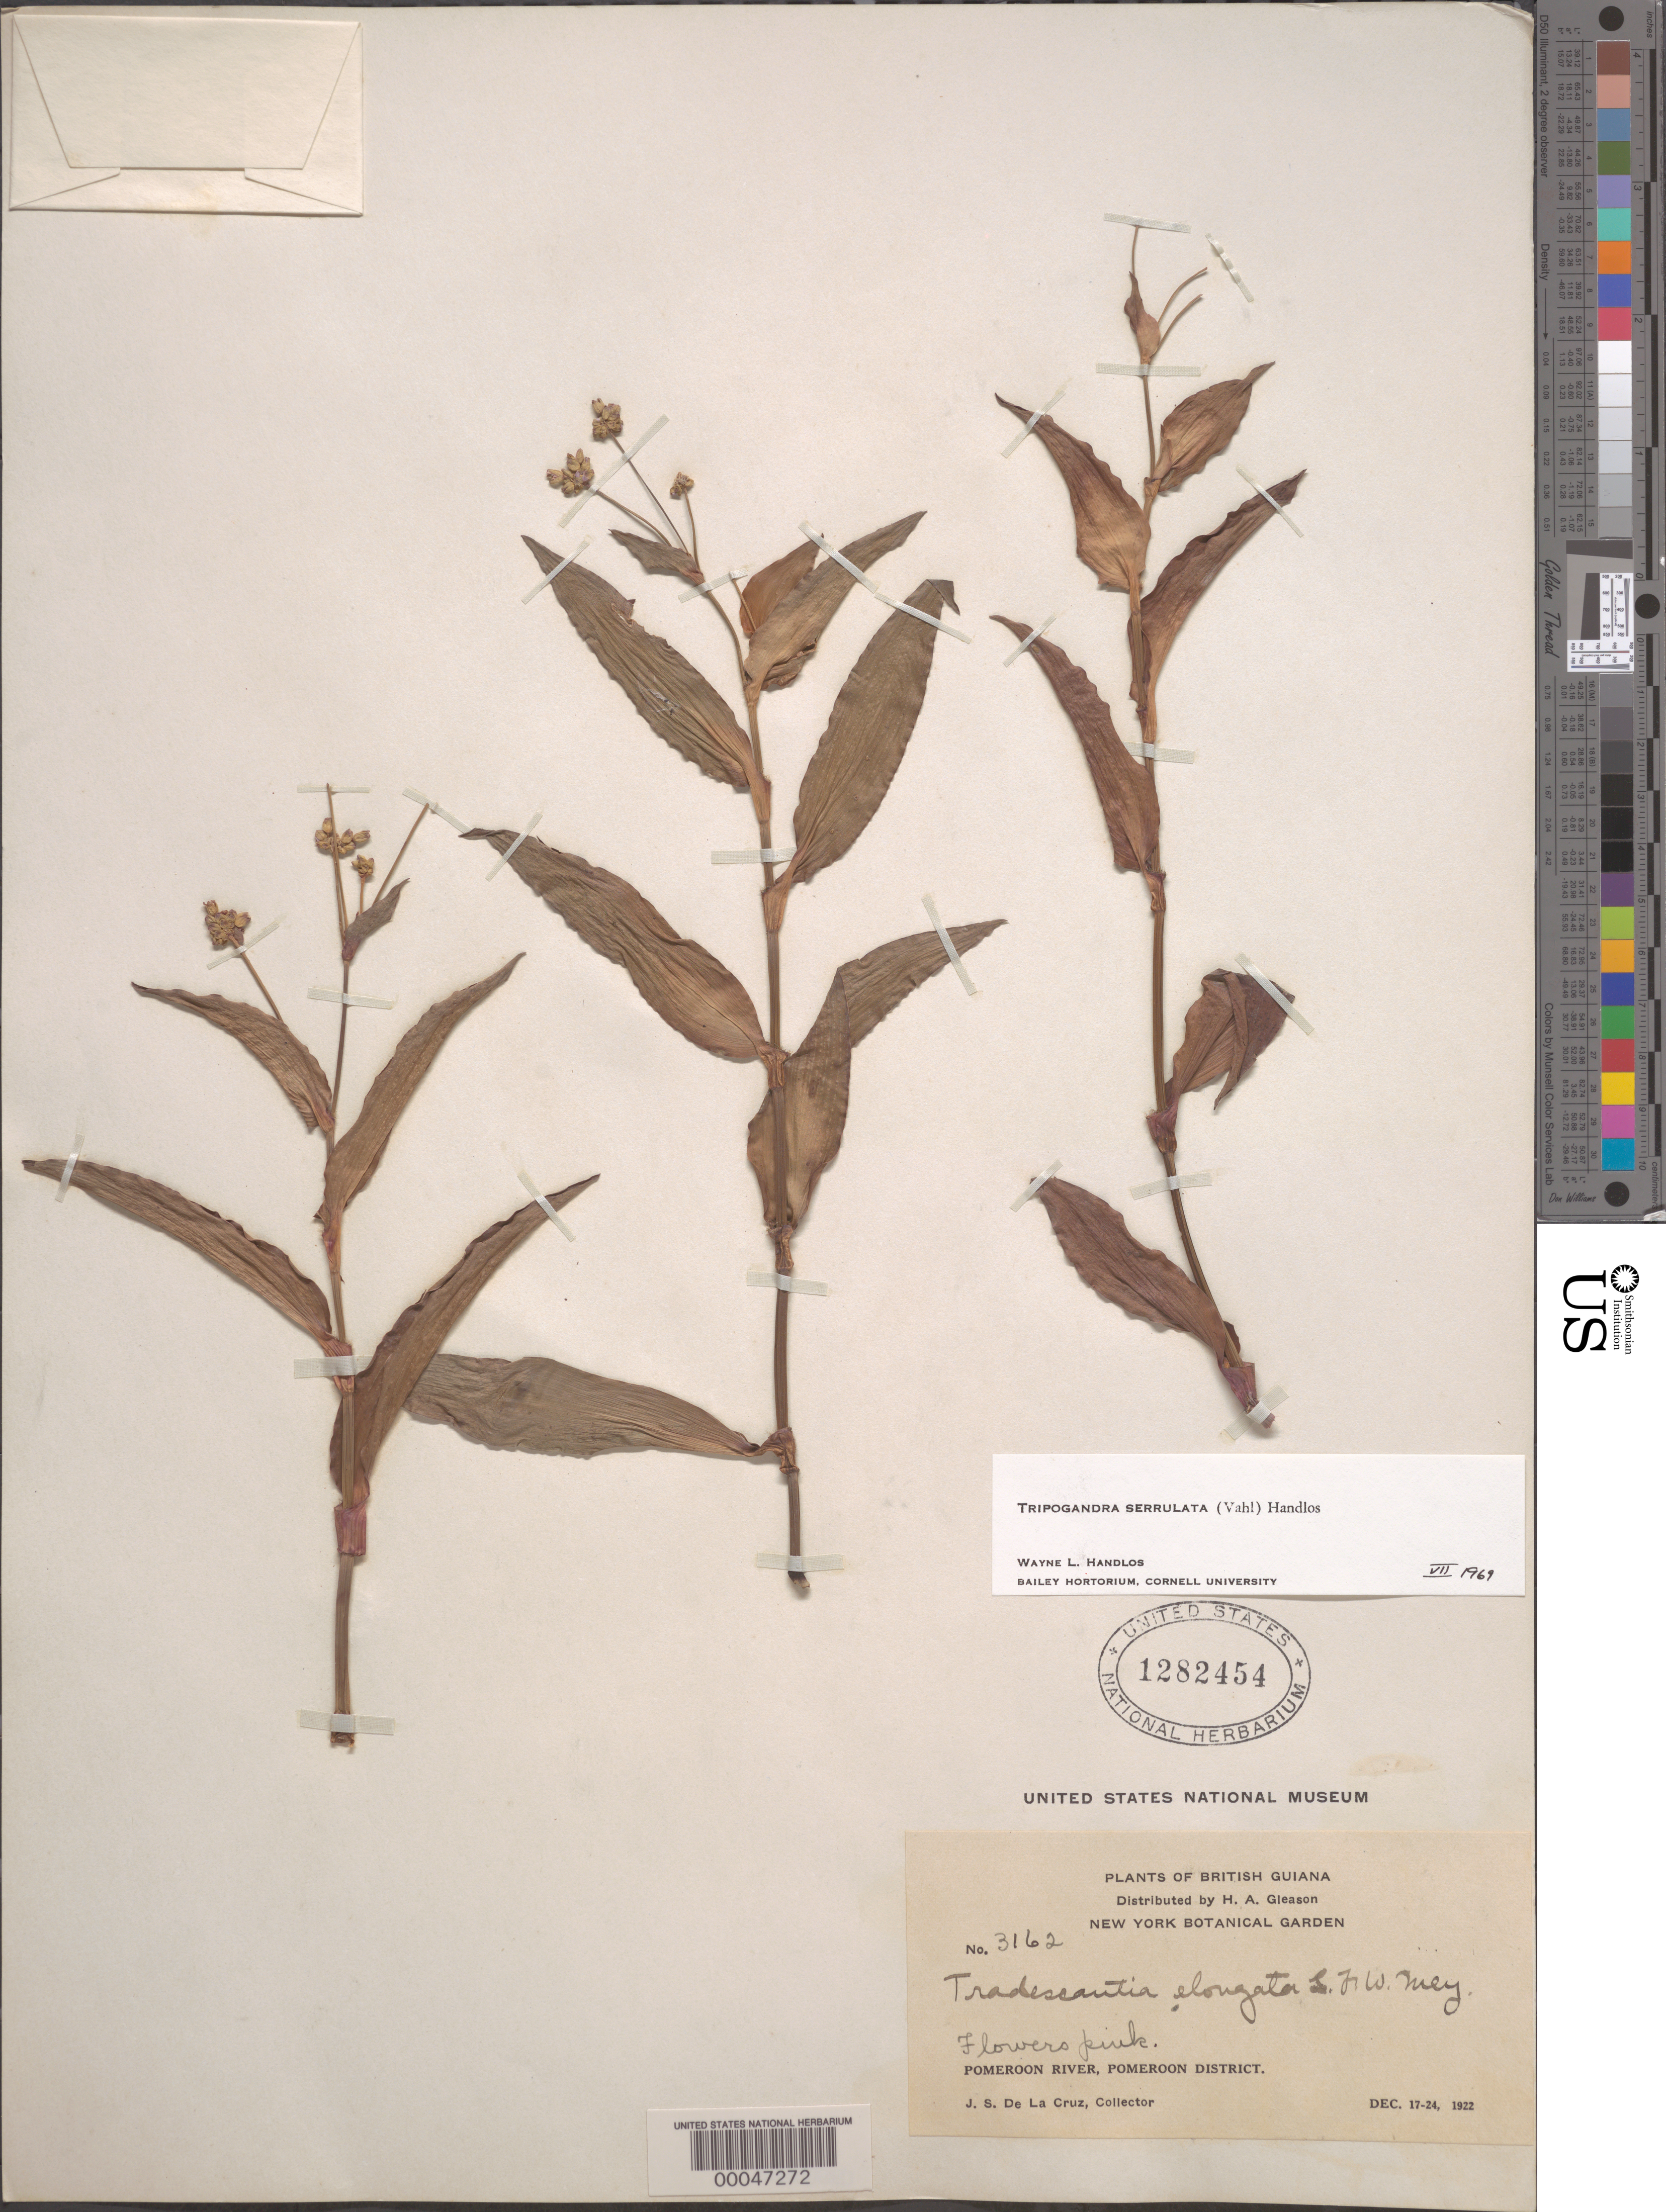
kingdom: Plantae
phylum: Tracheophyta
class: Liliopsida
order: Commelinales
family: Commelinaceae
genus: Tripogandra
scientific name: Tripogandra serrulata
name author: (Vahl) Handlos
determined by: Handlos, W. L.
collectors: J. S. de la Cruz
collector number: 3162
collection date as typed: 17 Dec 1922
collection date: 1922-12-17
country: Guyana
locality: Pomeroon district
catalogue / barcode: US 1282454